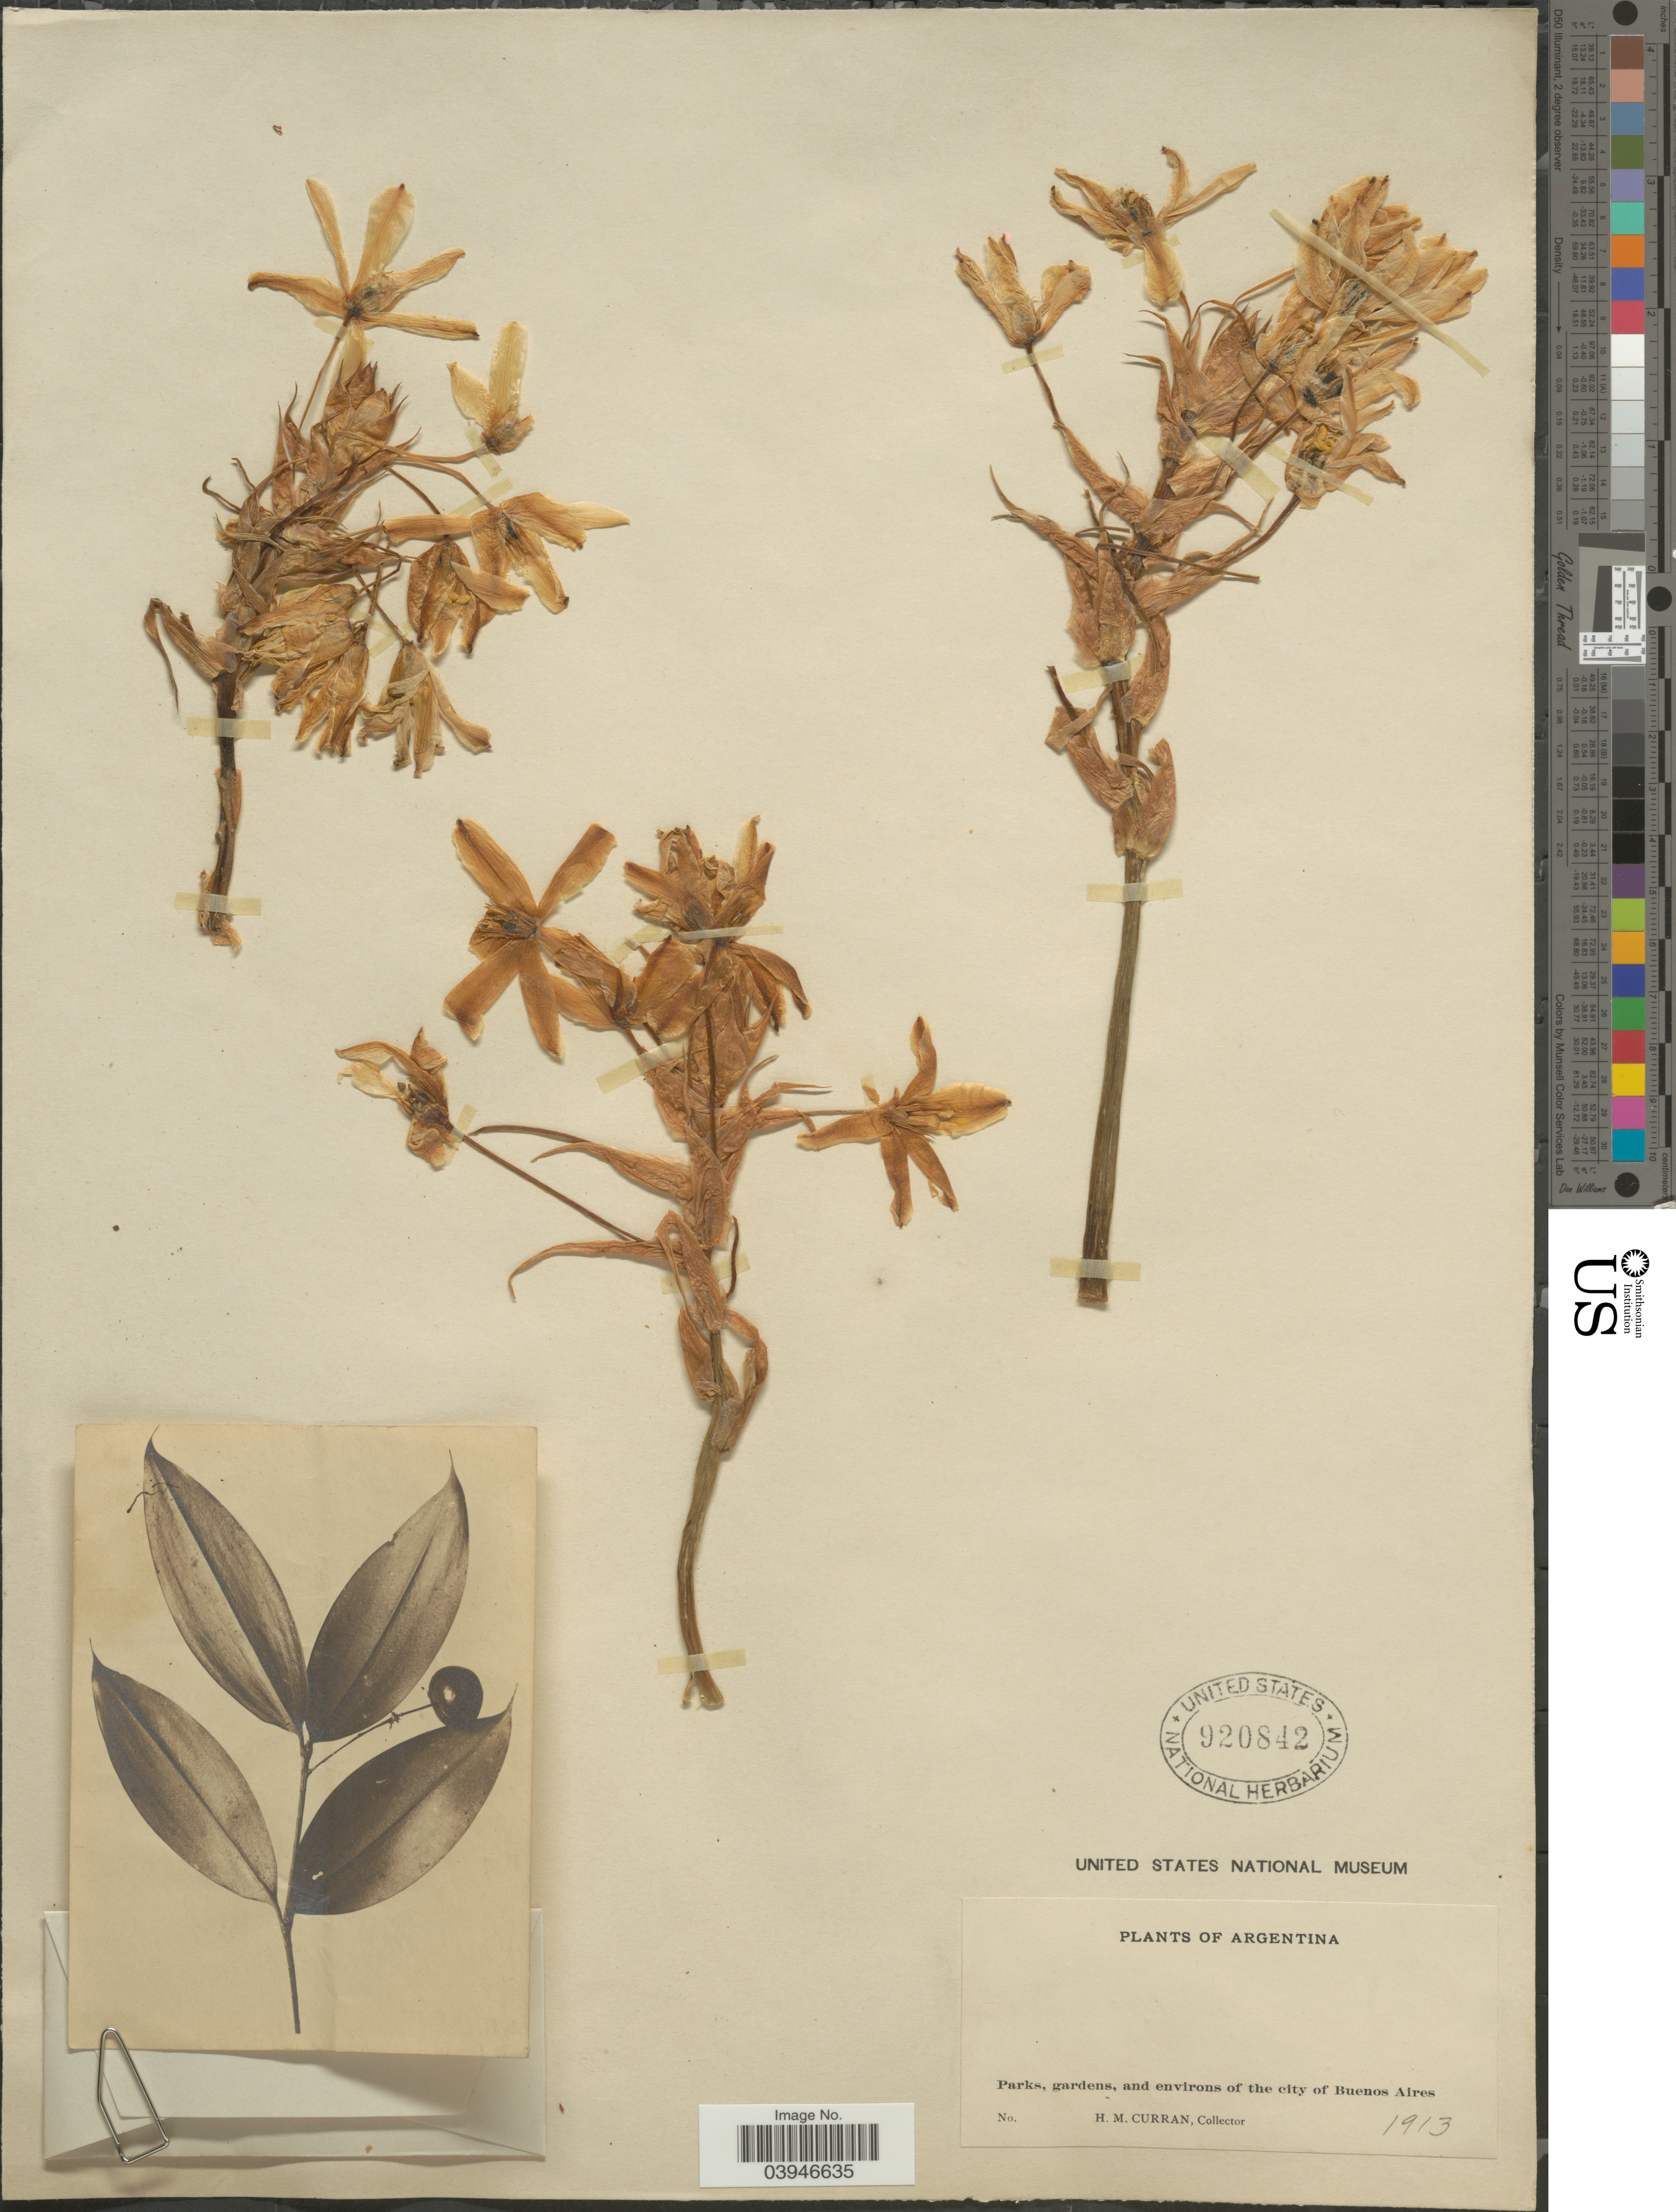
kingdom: Plantae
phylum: Tracheophyta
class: Liliopsida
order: Liliales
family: Liliaceae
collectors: H. M. Curran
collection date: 1913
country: Argentina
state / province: Buenos Aires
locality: Parks, gardens, and environs of the city of Buenos Aires.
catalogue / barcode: US 920842